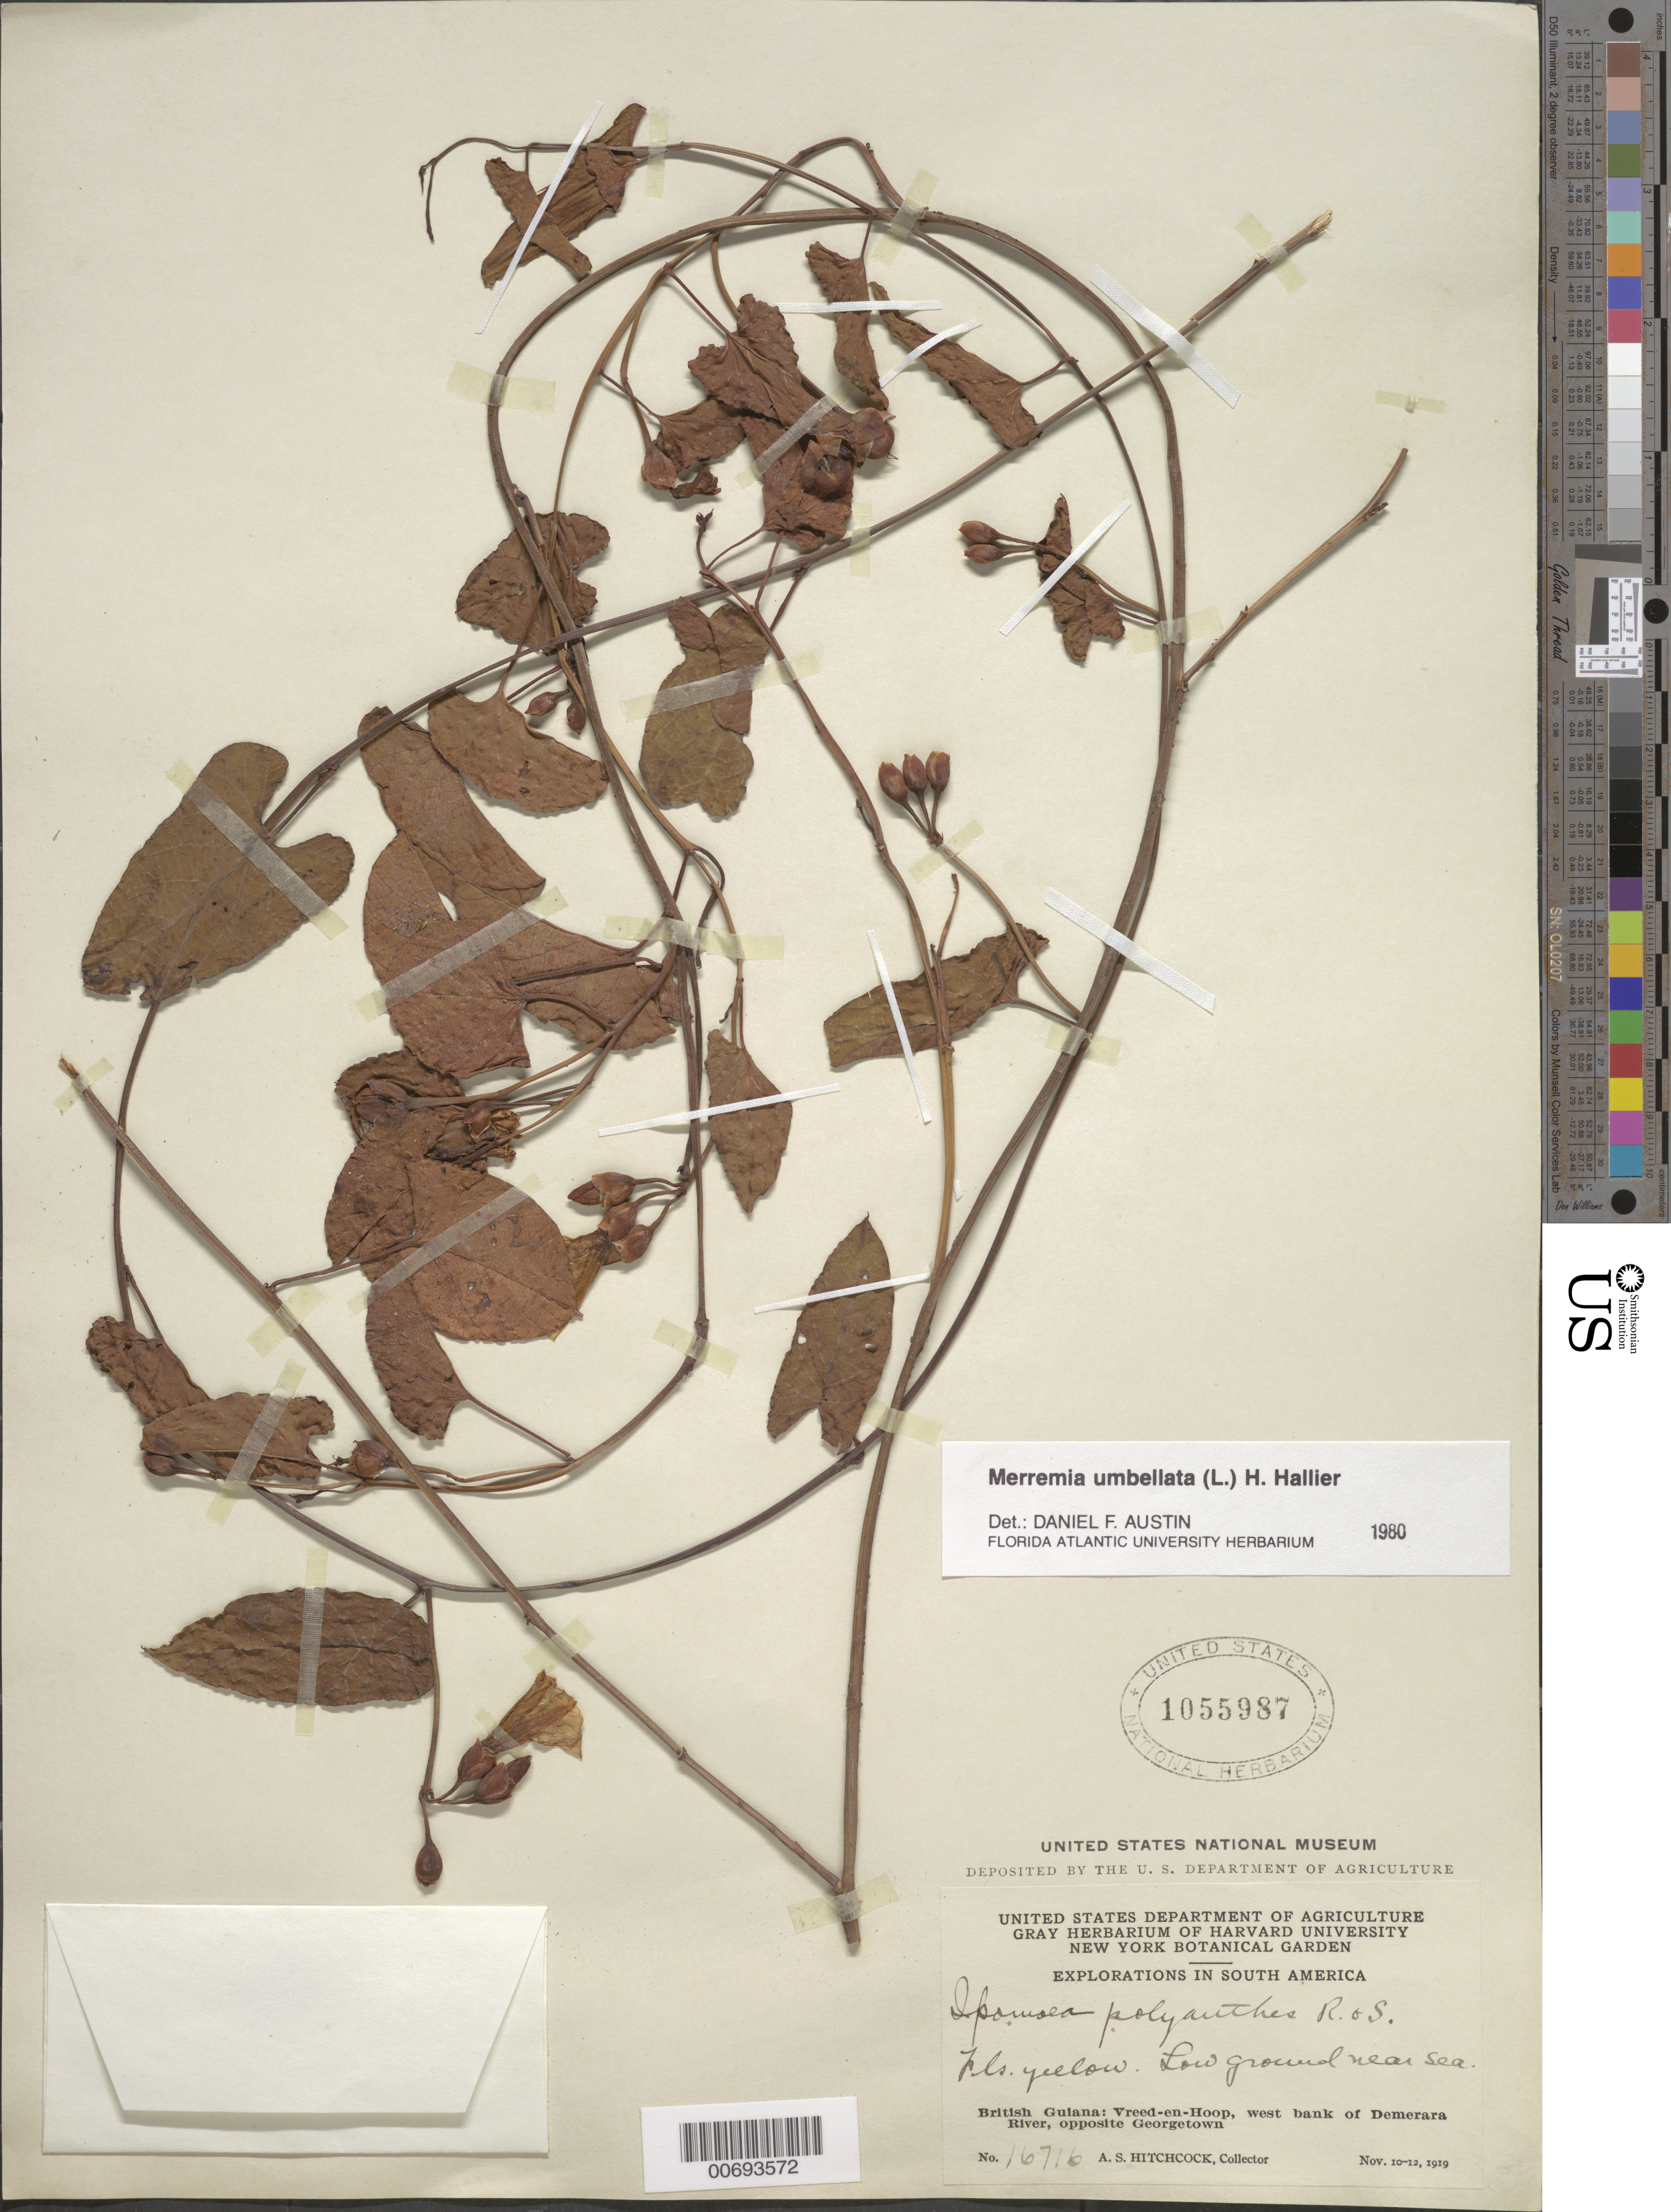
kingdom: Plantae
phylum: Tracheophyta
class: Magnoliopsida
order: Solanales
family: Convolvulaceae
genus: Camonea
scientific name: Camonea umbellata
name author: (L.) A. R. Simões & Staples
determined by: Strong, Mark T., (BOT), Smithsonian Institution - National Museum of Natural History (UNITED STATES)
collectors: A. S. Hitchcock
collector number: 16716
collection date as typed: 10-Nov-19 to 12-Nov-19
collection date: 1919-11-10/1919-11-12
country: Guyana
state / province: Essequibo Isl-W. Demerara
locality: Vreed-en-Hoop, W bank of Demerara R., opposite Georgetown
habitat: Low ground near sea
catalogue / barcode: US 1055987